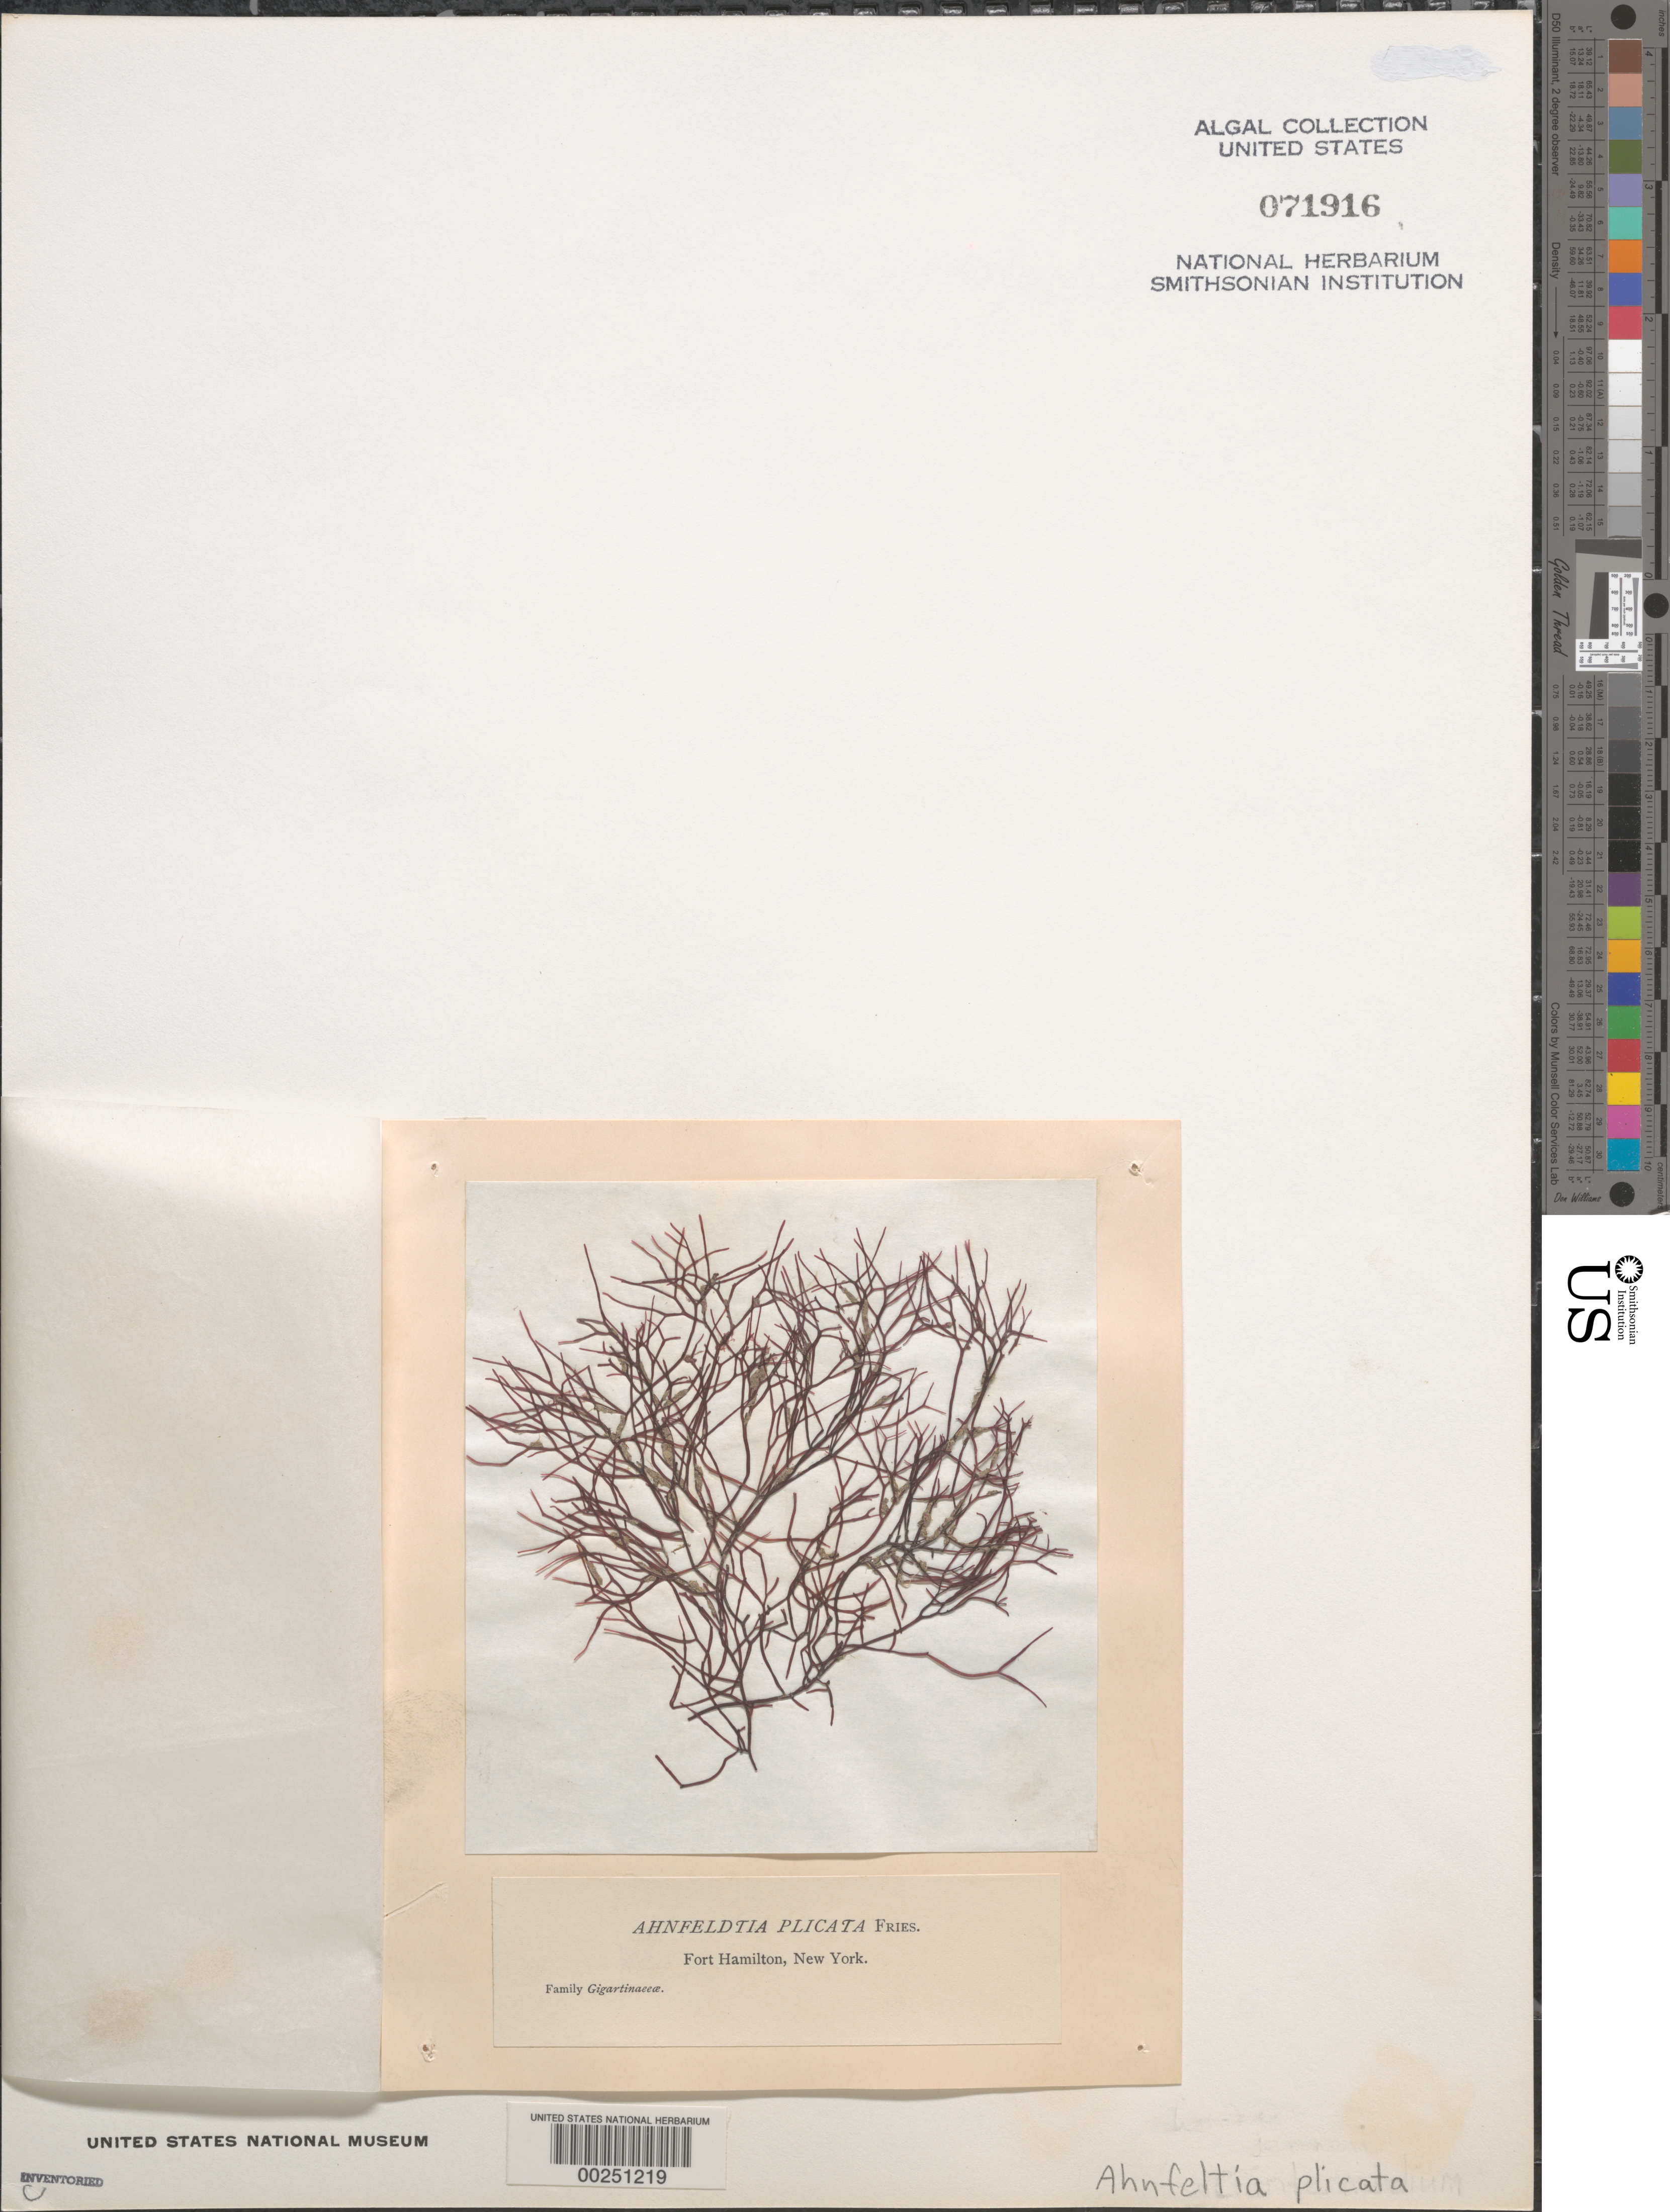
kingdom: Plantae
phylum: Rhodophyta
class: Florideophyceae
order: Ahnfeltiales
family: Ahnfeltiaceae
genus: Ahnfeltia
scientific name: Ahnfeltia plicata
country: United States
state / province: New York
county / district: Kings County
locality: Fort Hamilton, Brooklyn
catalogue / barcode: US 71916